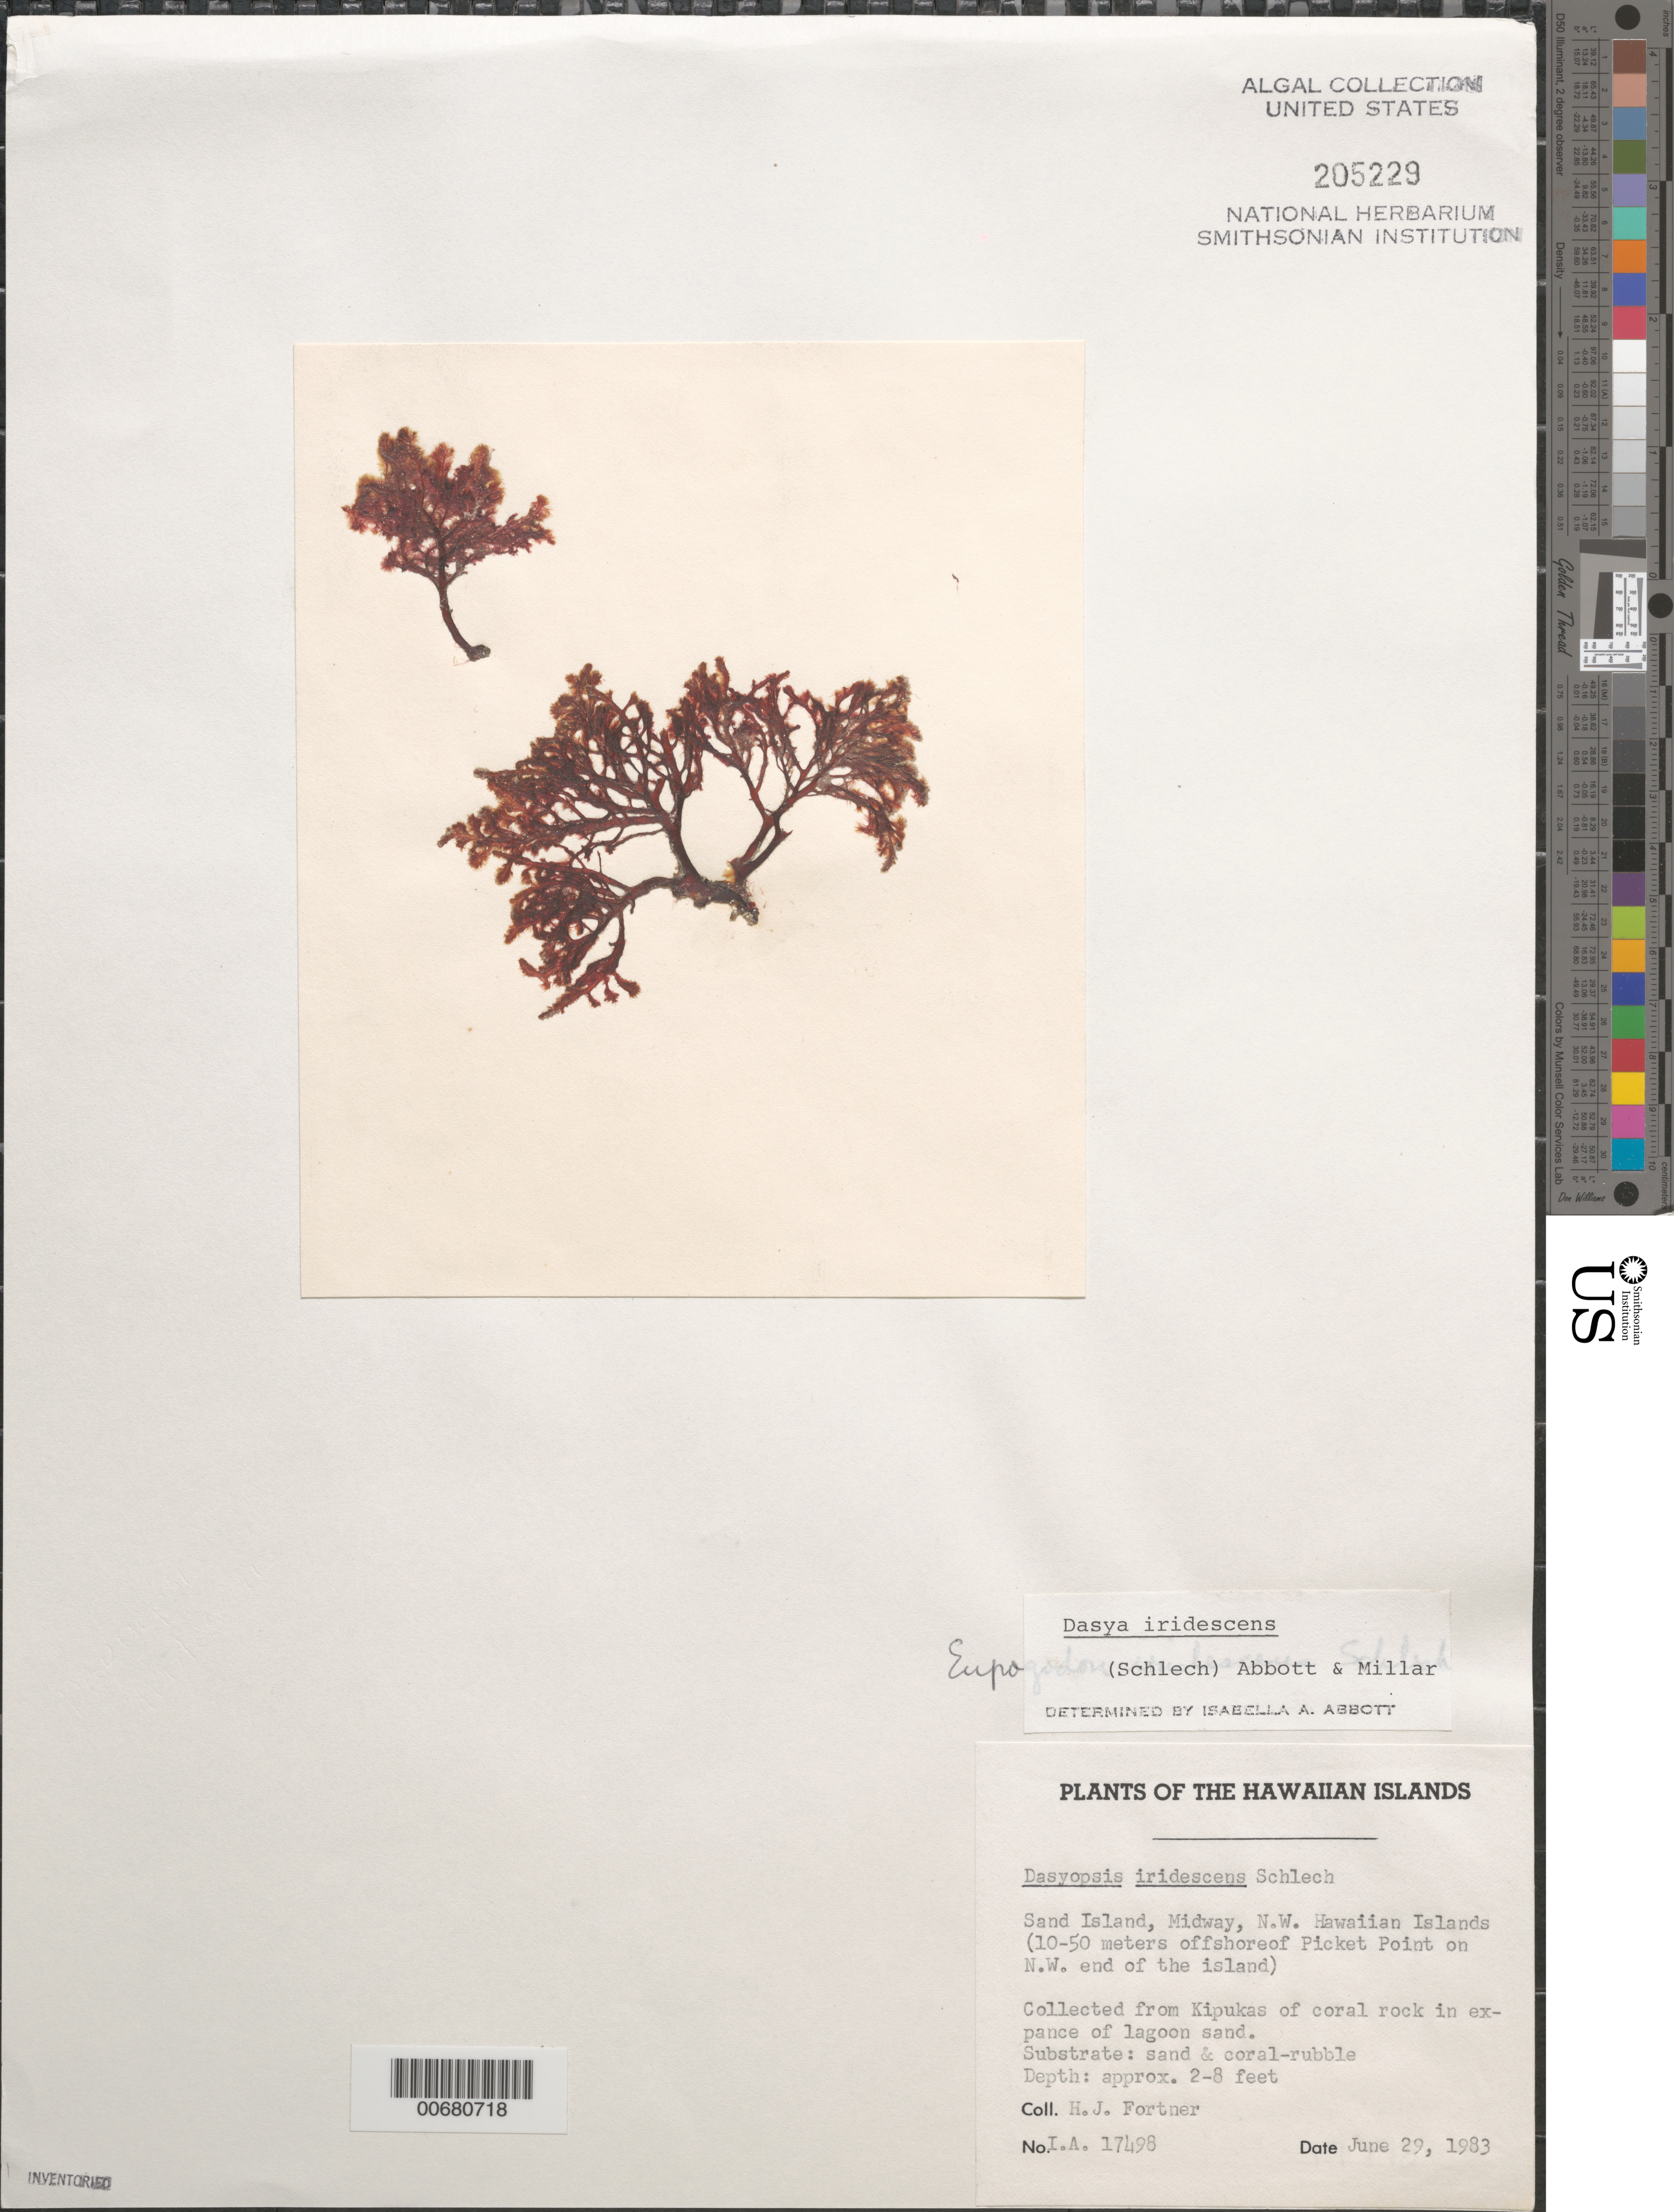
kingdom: Plantae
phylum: Rhodophyta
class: Florideophyceae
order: Ceramiales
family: Dasyaceae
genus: Dasya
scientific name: Dasya iridescens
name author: (Schlech) A.J.K. Millar & I.A. Abbott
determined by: Abbott, Isabella A.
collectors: H. Fortner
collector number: IAA 17498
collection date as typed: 29 Jun 1983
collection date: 1983-06-29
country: U.S. Administered Pacific Islands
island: Midway Atoll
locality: Off Picket Point. Sand Islet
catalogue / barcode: US 205229